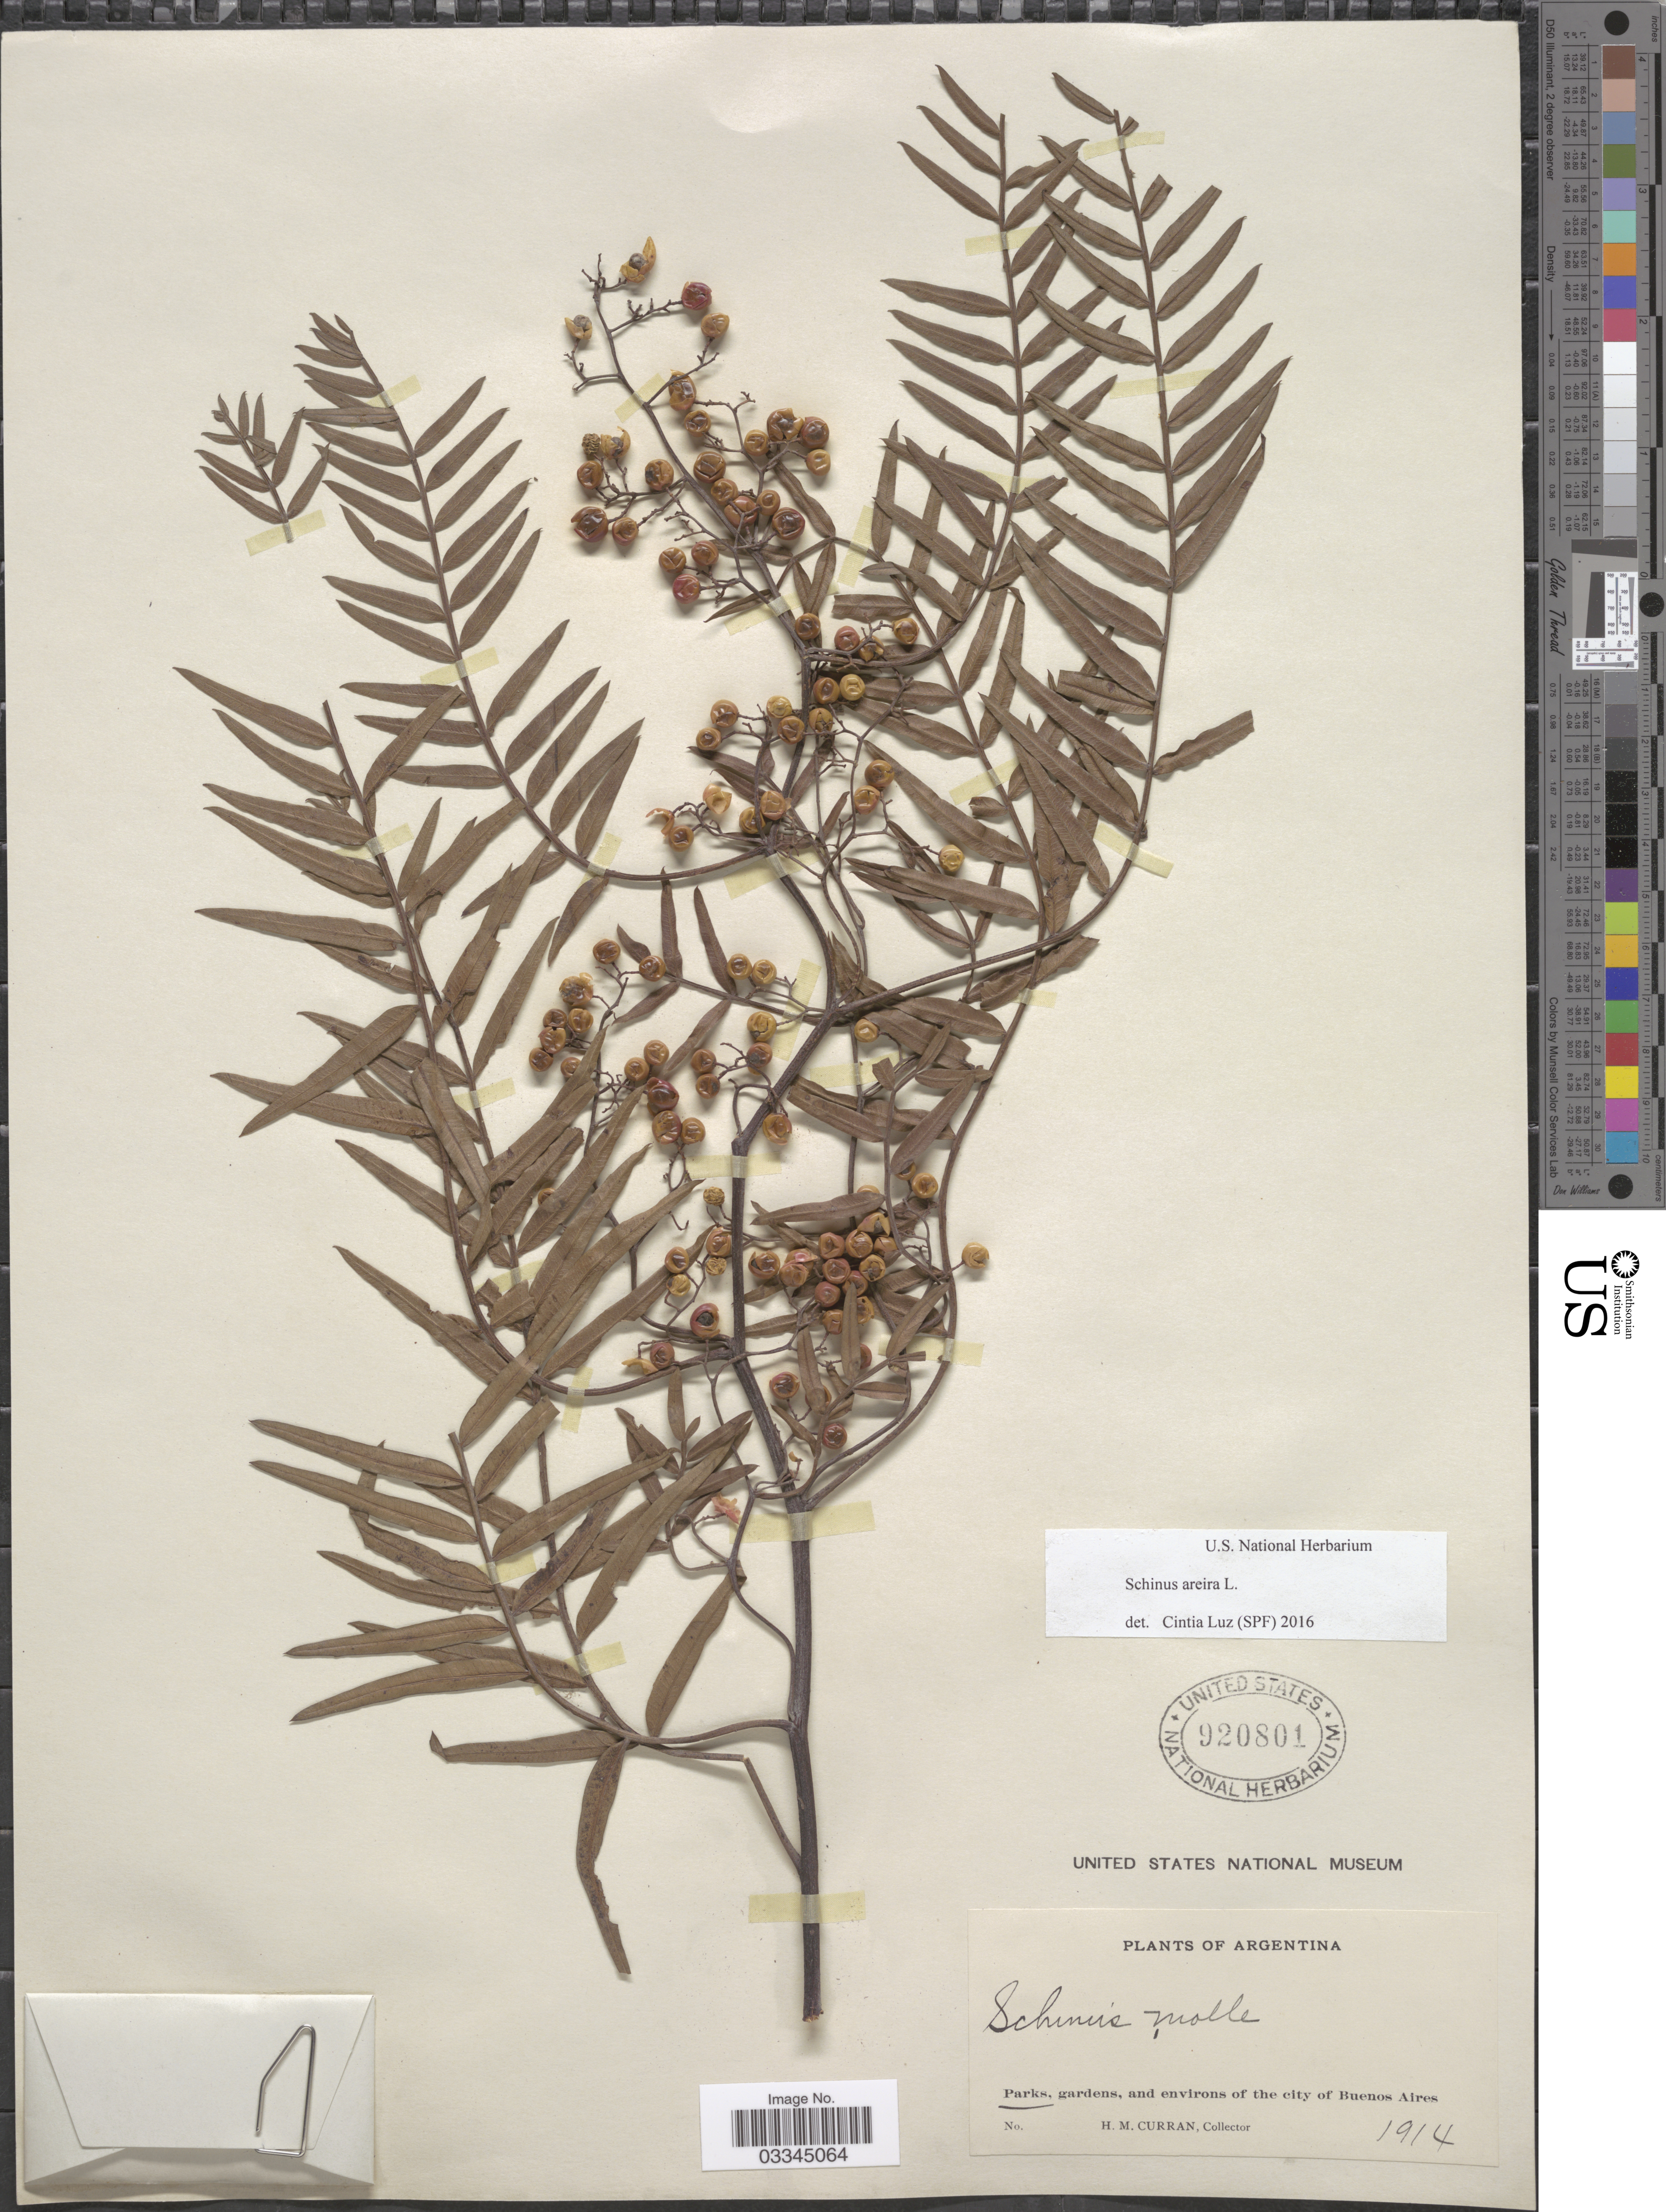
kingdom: Plantae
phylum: Tracheophyta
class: Magnoliopsida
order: Sapindales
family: Anacardiaceae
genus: Schinus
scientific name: Schinus areira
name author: L.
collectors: H. M. Curran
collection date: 1914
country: Argentina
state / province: Buenos Aires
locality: Parks, gardens, and environs of the city of Buenos Aires.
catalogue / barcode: US 920801